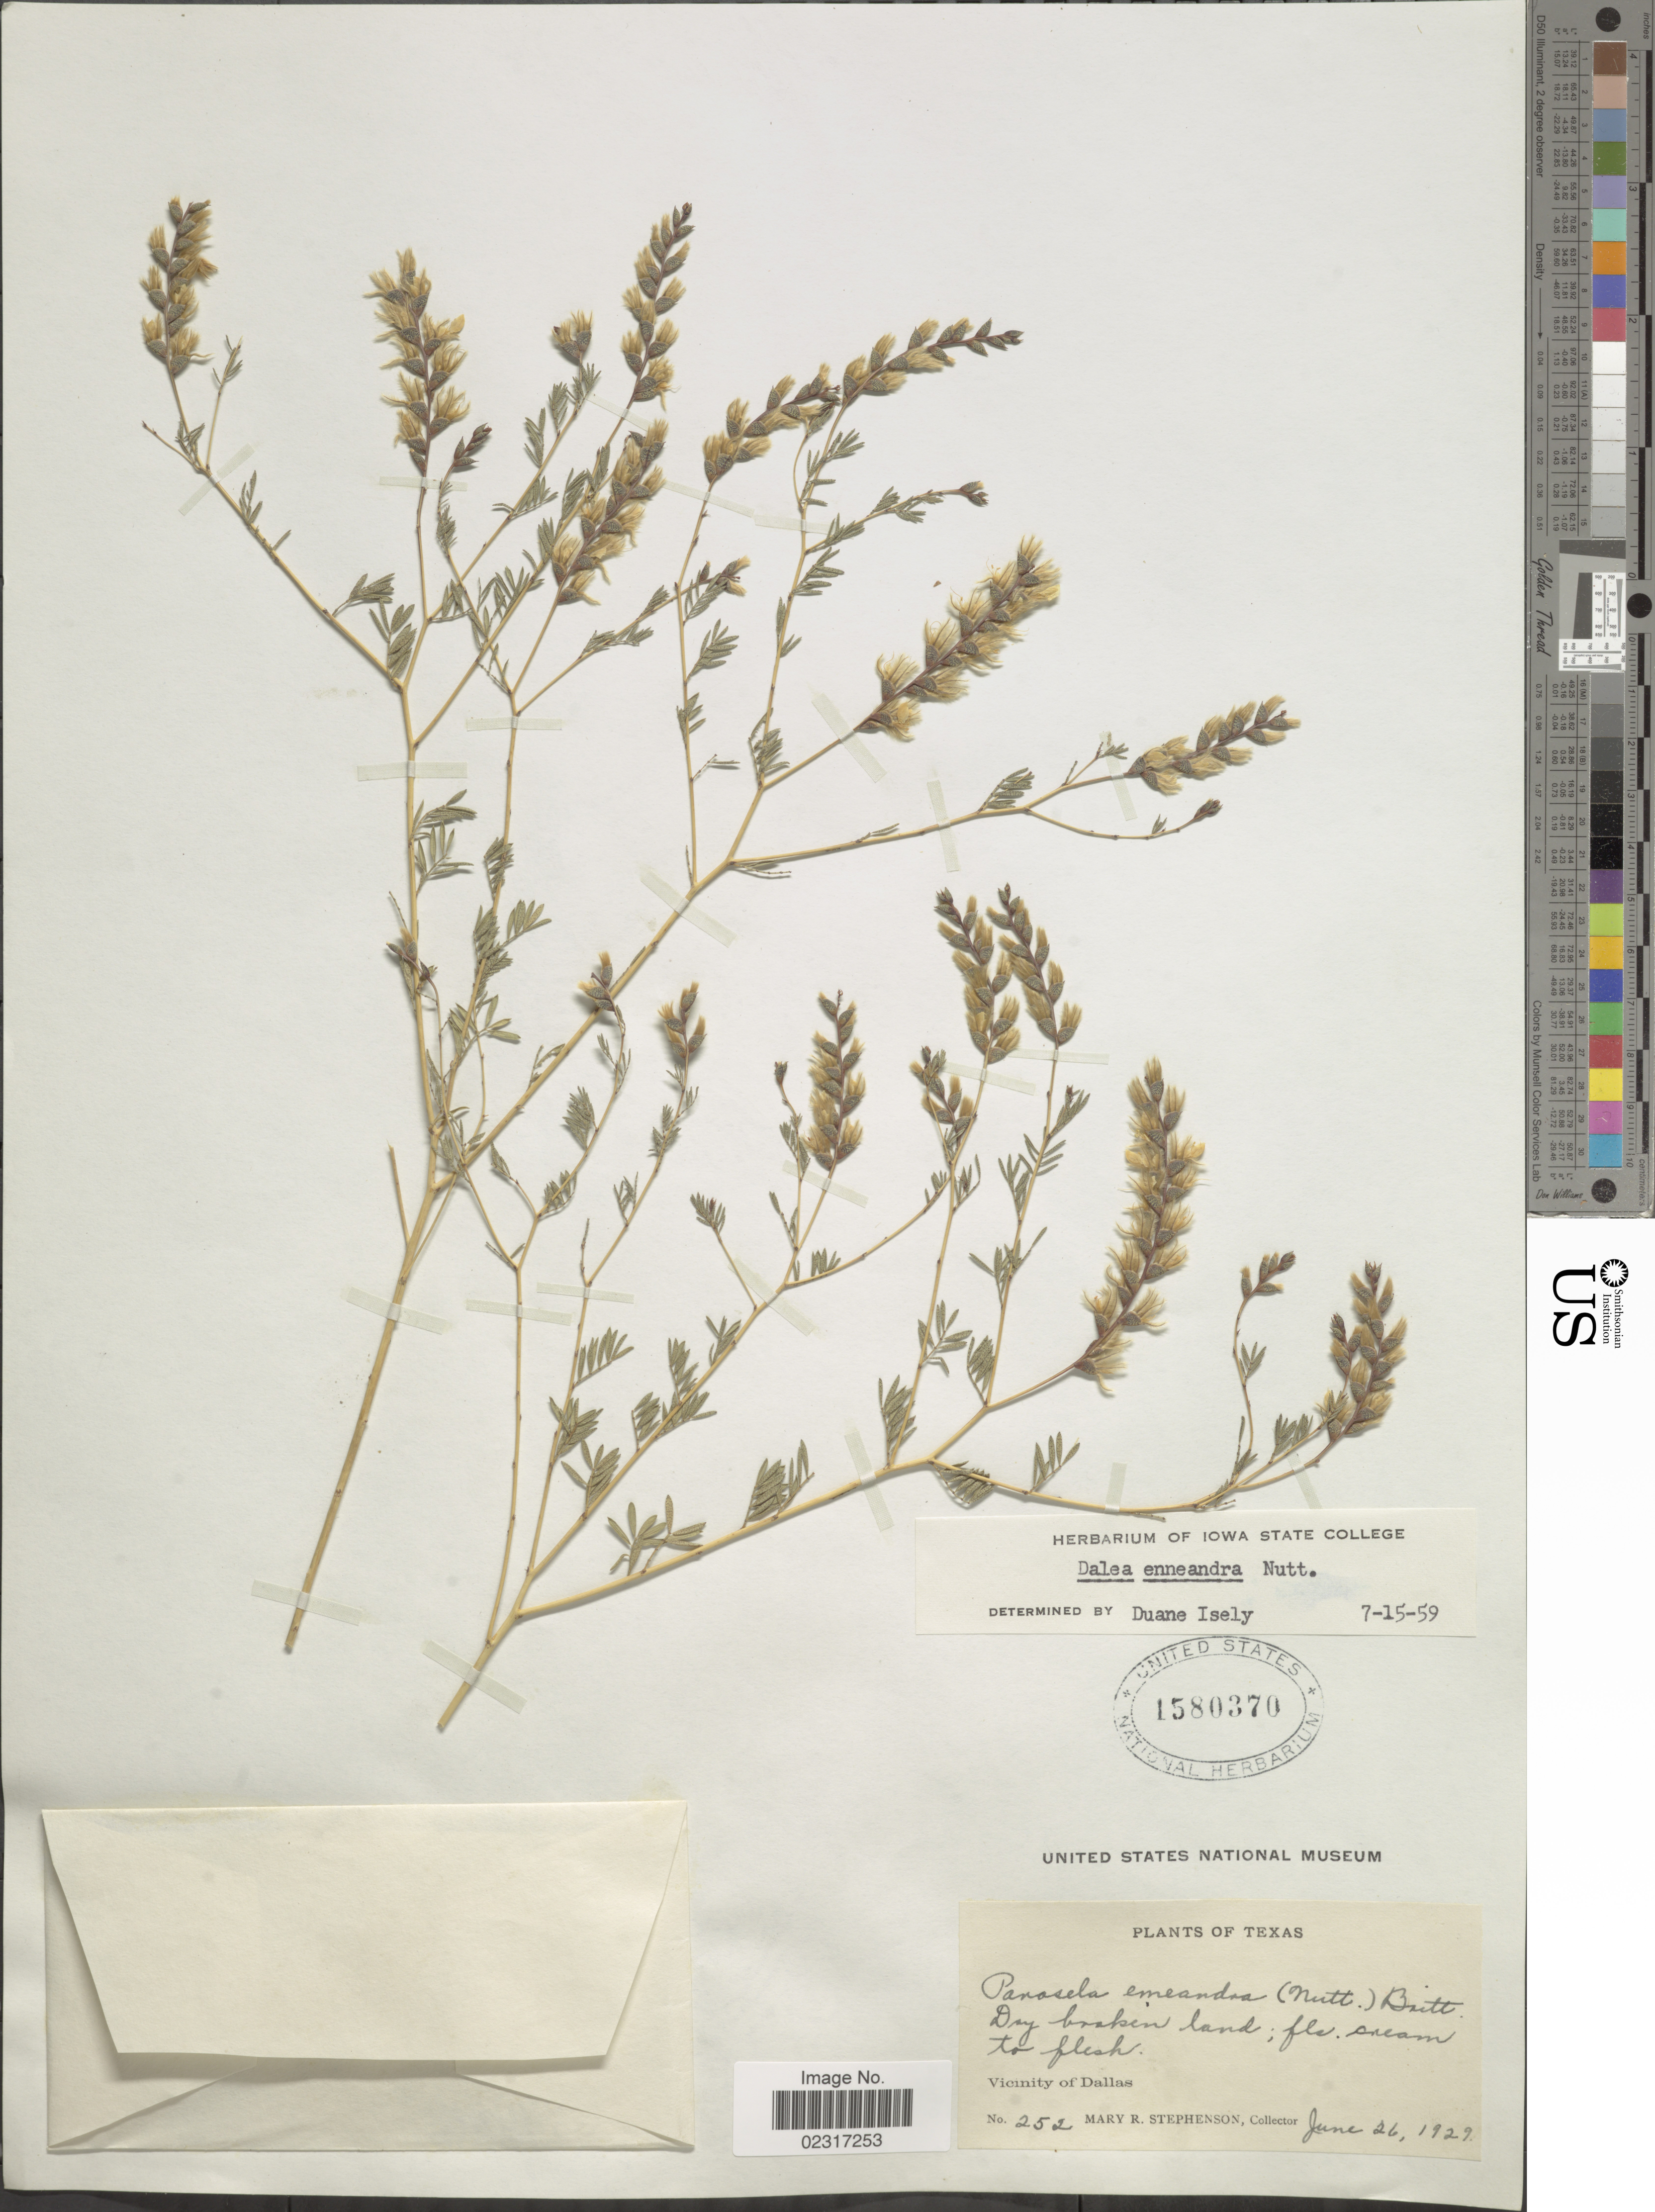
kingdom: Plantae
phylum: Tracheophyta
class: Magnoliopsida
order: Fabales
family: Fabaceae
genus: Dalea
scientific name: Dalea enneandra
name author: Nutt.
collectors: M. Stephenson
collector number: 252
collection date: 1929-06-26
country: United States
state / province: Texas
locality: Vicinity of Dallas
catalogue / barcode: US 1580370